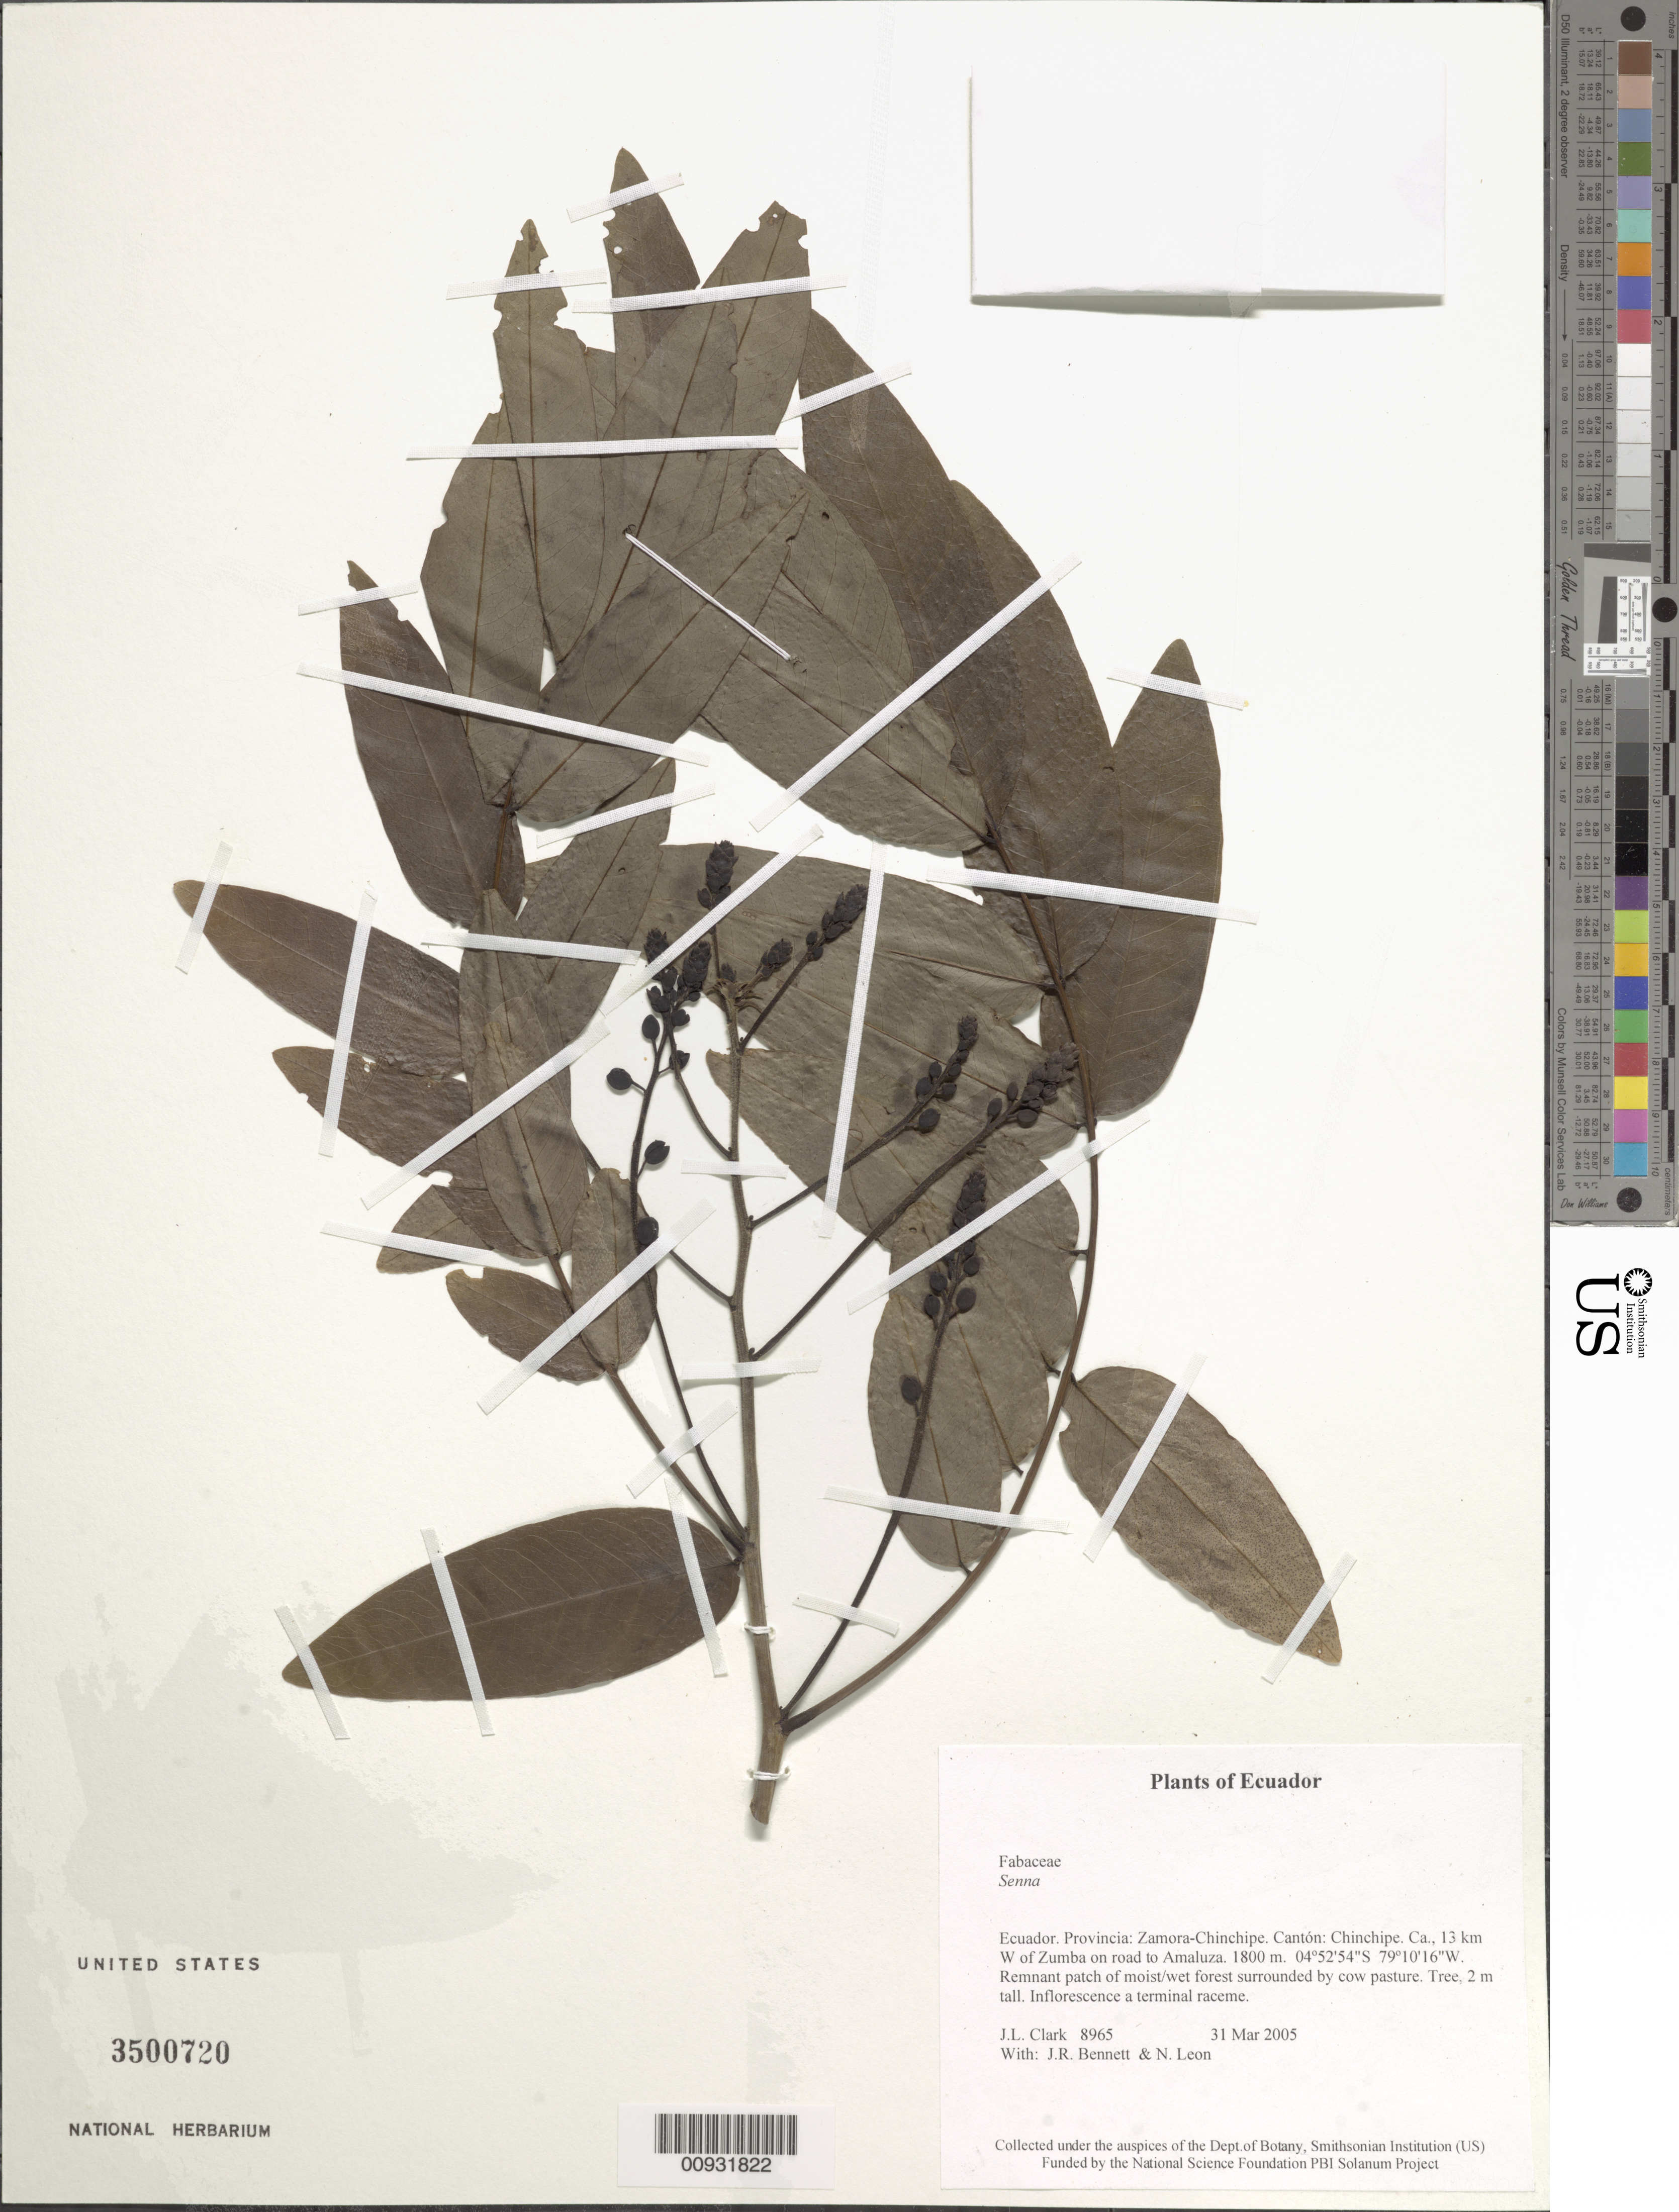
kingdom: Plantae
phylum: Tracheophyta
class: Magnoliopsida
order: Fabales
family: Fabaceae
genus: Senna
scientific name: Senna sp.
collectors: J. L. Clark, J. R. Bennett & N. Leon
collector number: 08965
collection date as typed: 31 Mar 2005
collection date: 2005-03-31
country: Ecuador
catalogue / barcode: US 3500720